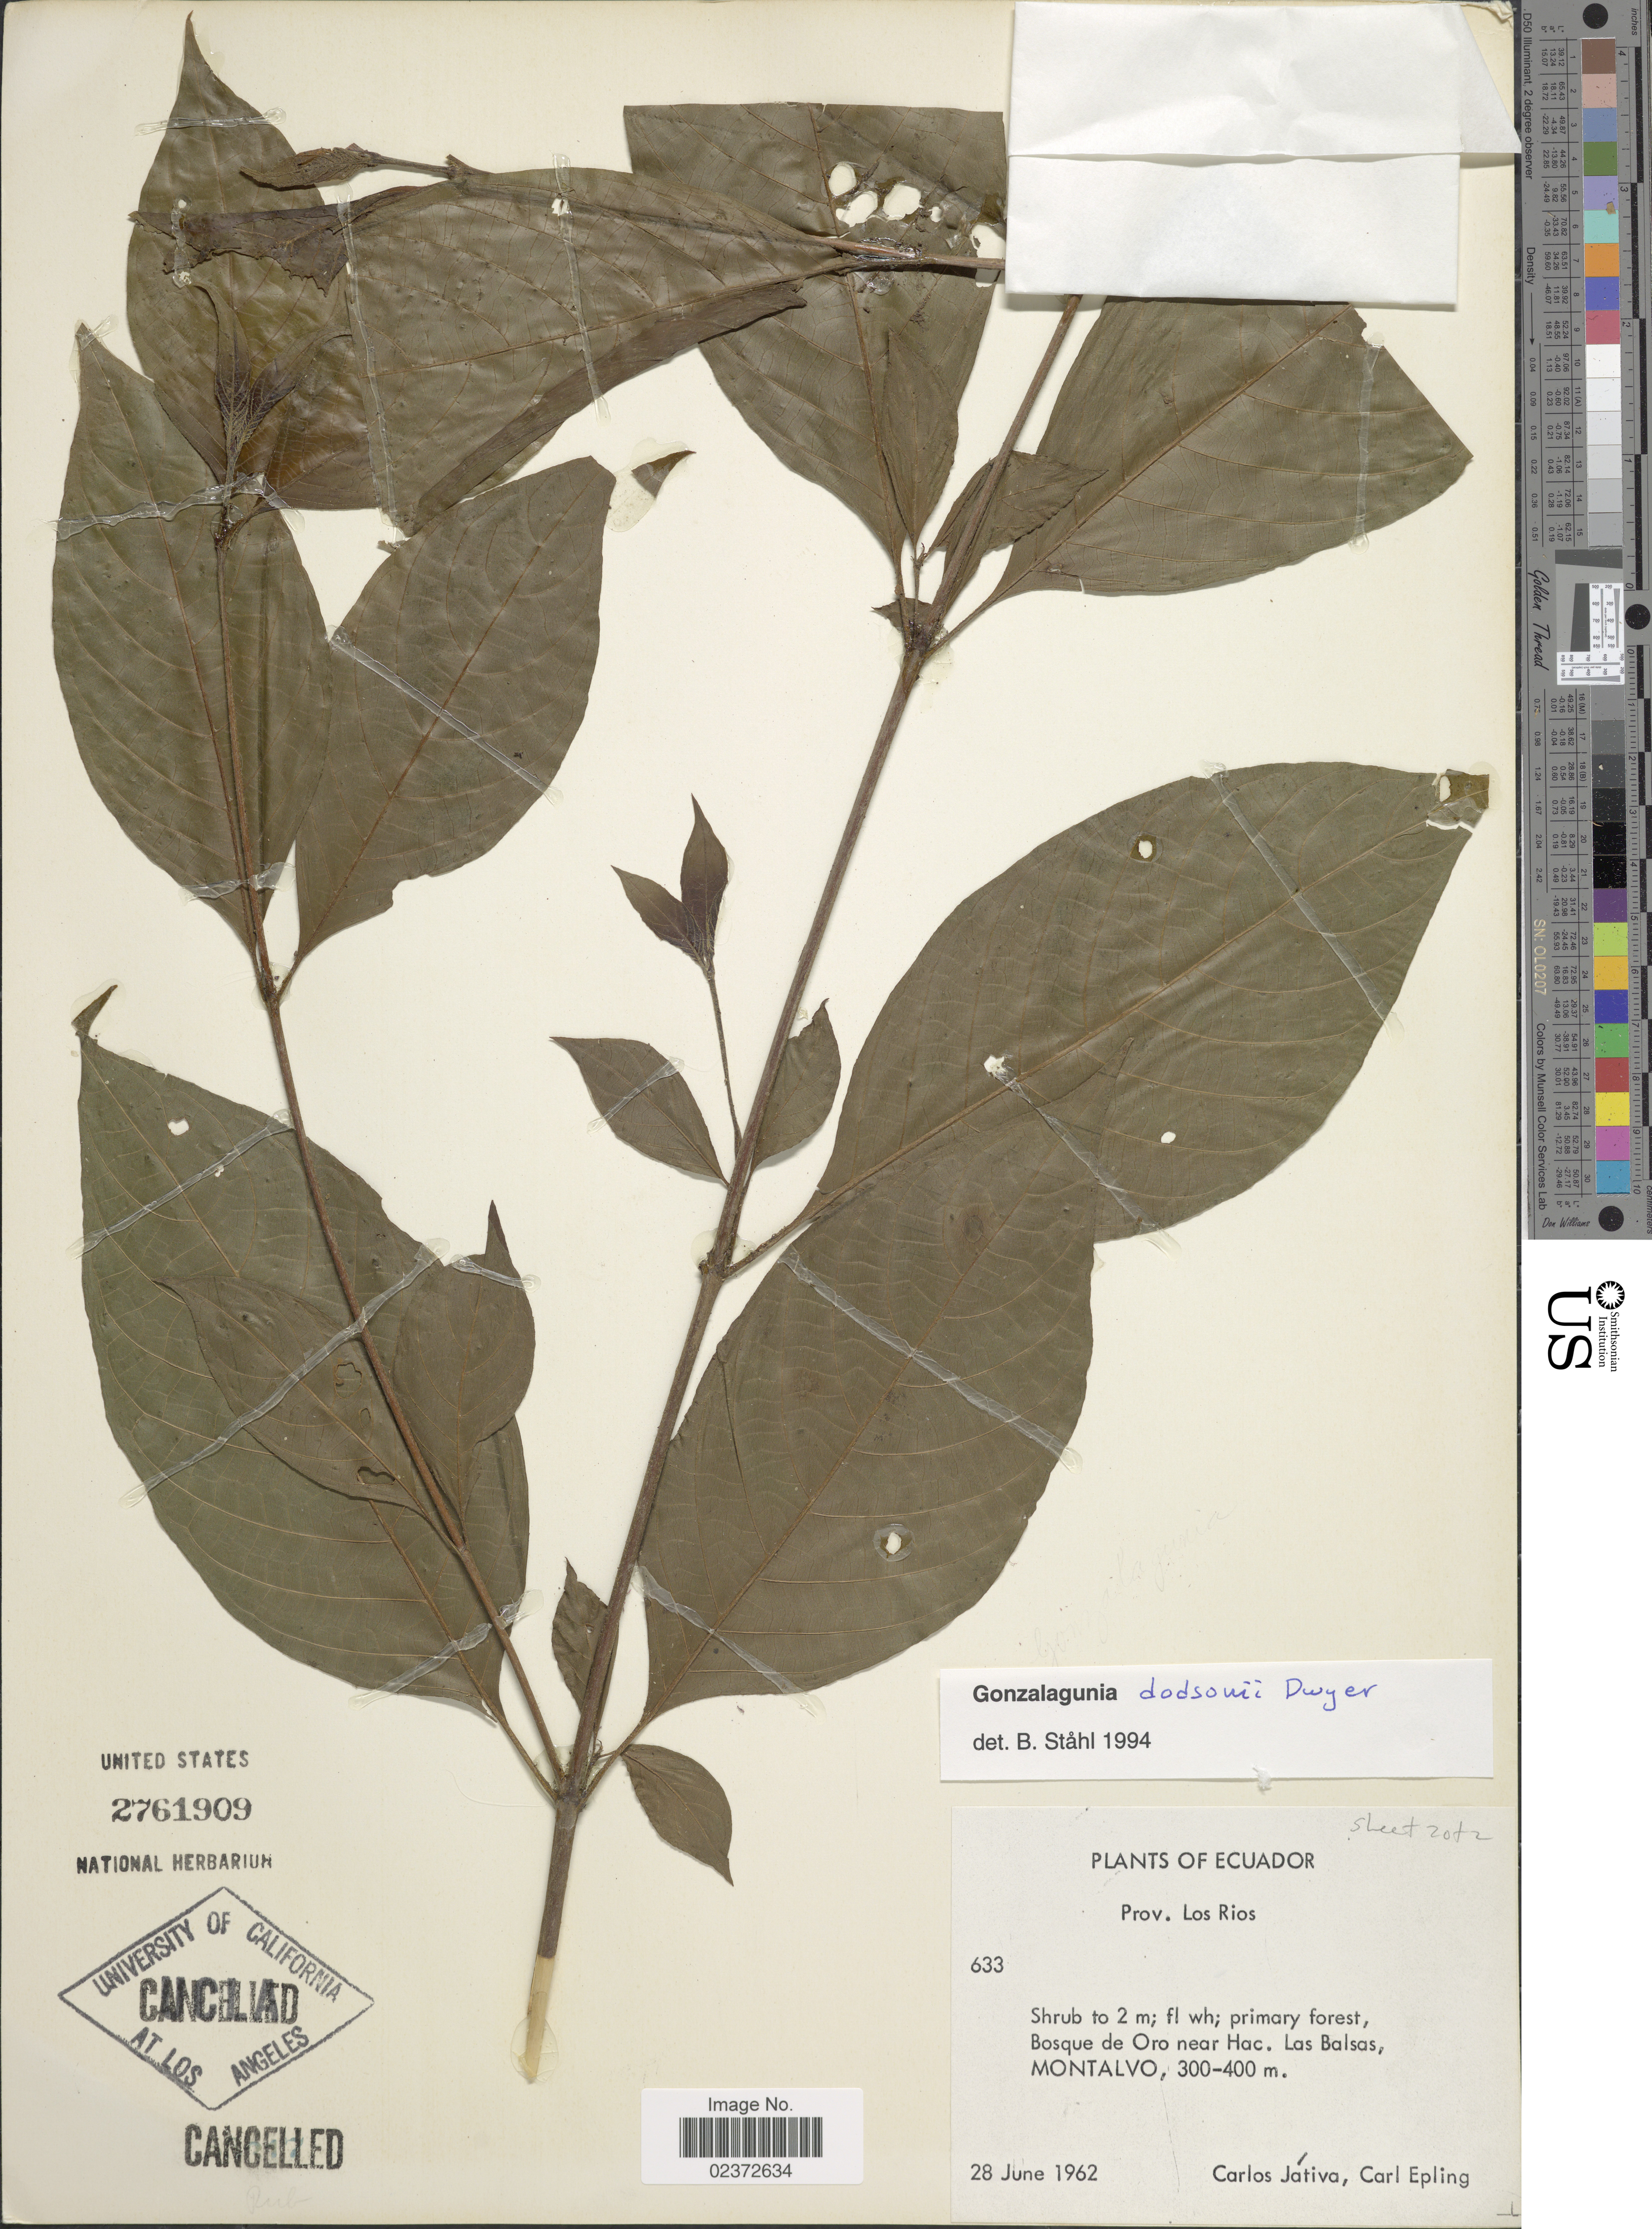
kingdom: Plantae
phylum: Tracheophyta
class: Magnoliopsida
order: Gentianales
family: Rubiaceae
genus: Gonzalagunia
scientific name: Gonzalagunia dodsonii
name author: Dwyer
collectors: C. D. Játiva & C. C. Epling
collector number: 633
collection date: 1962-06-28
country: Ecuador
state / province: Los Ríos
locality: Bosque de Oro near Hac. Las Balsas, Montalvo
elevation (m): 300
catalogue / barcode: US 2761909